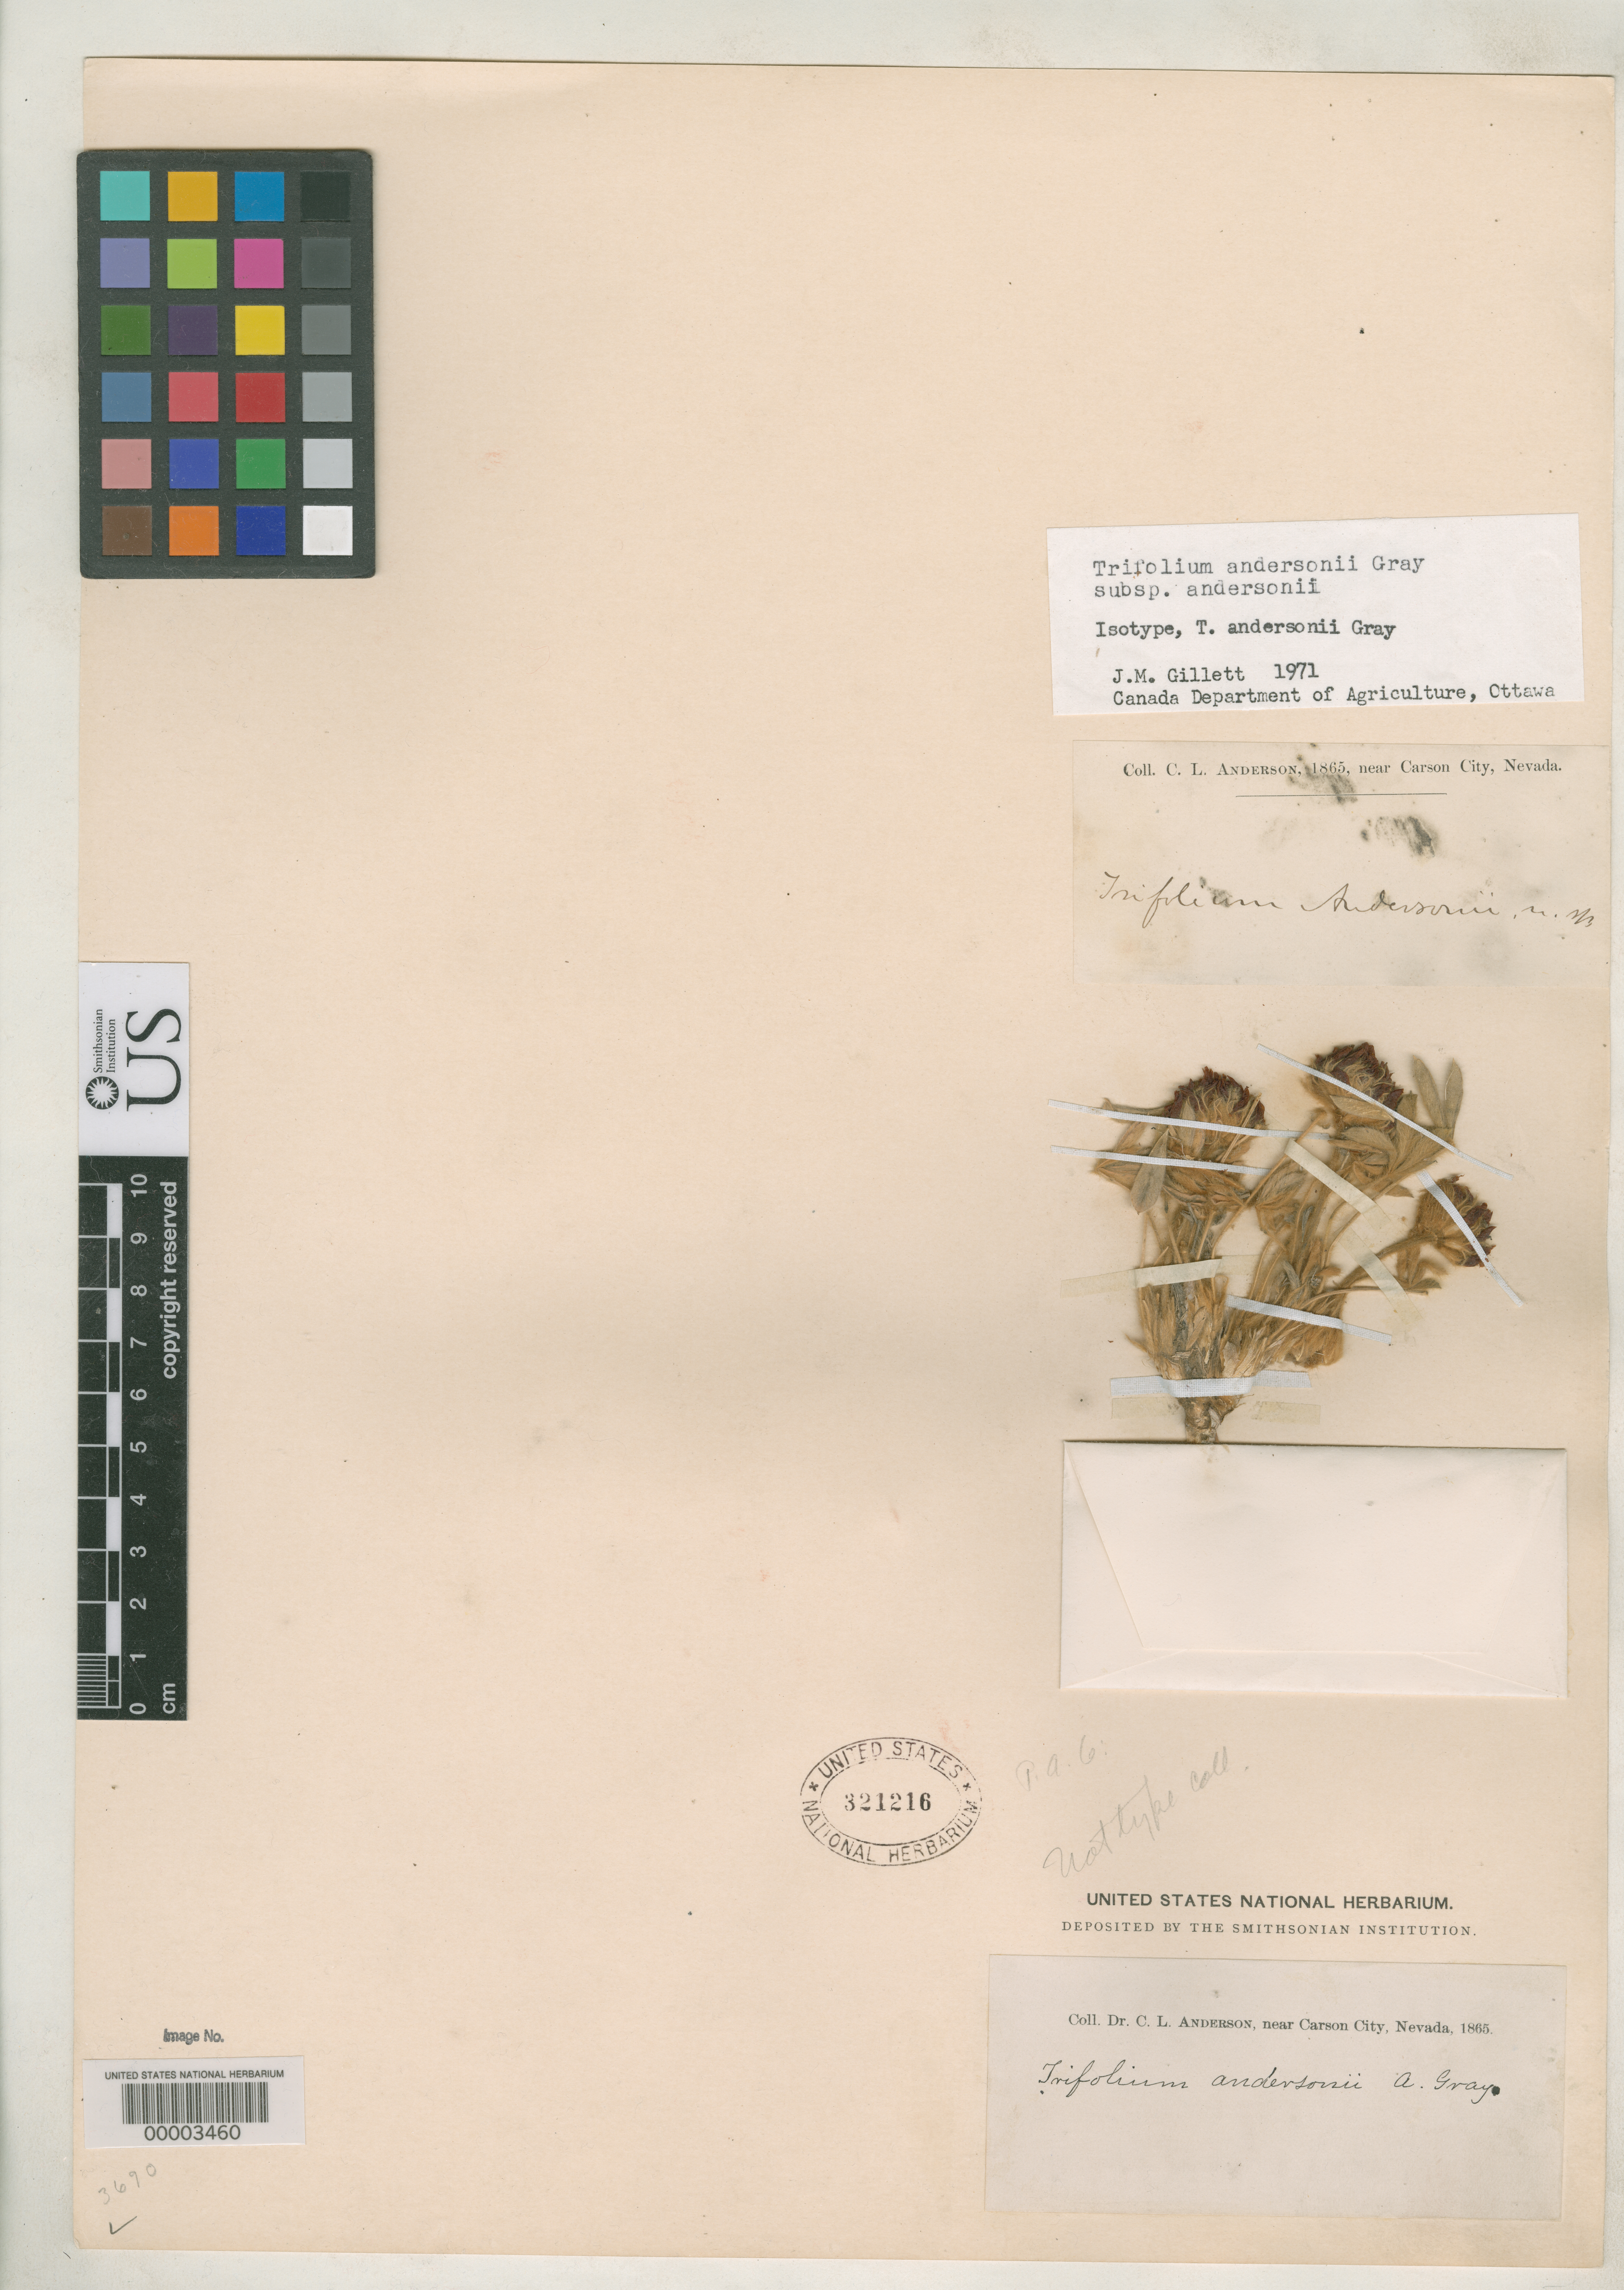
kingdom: Plantae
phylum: Tracheophyta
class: Magnoliopsida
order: Fabales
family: Fabaceae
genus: Trifolium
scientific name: Trifolium andersonii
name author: A. Gray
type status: Isotype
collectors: C. L. Anderson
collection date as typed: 1865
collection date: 1865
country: United States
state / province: Nevada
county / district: Ormsby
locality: Near Carson City.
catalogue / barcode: US 321216